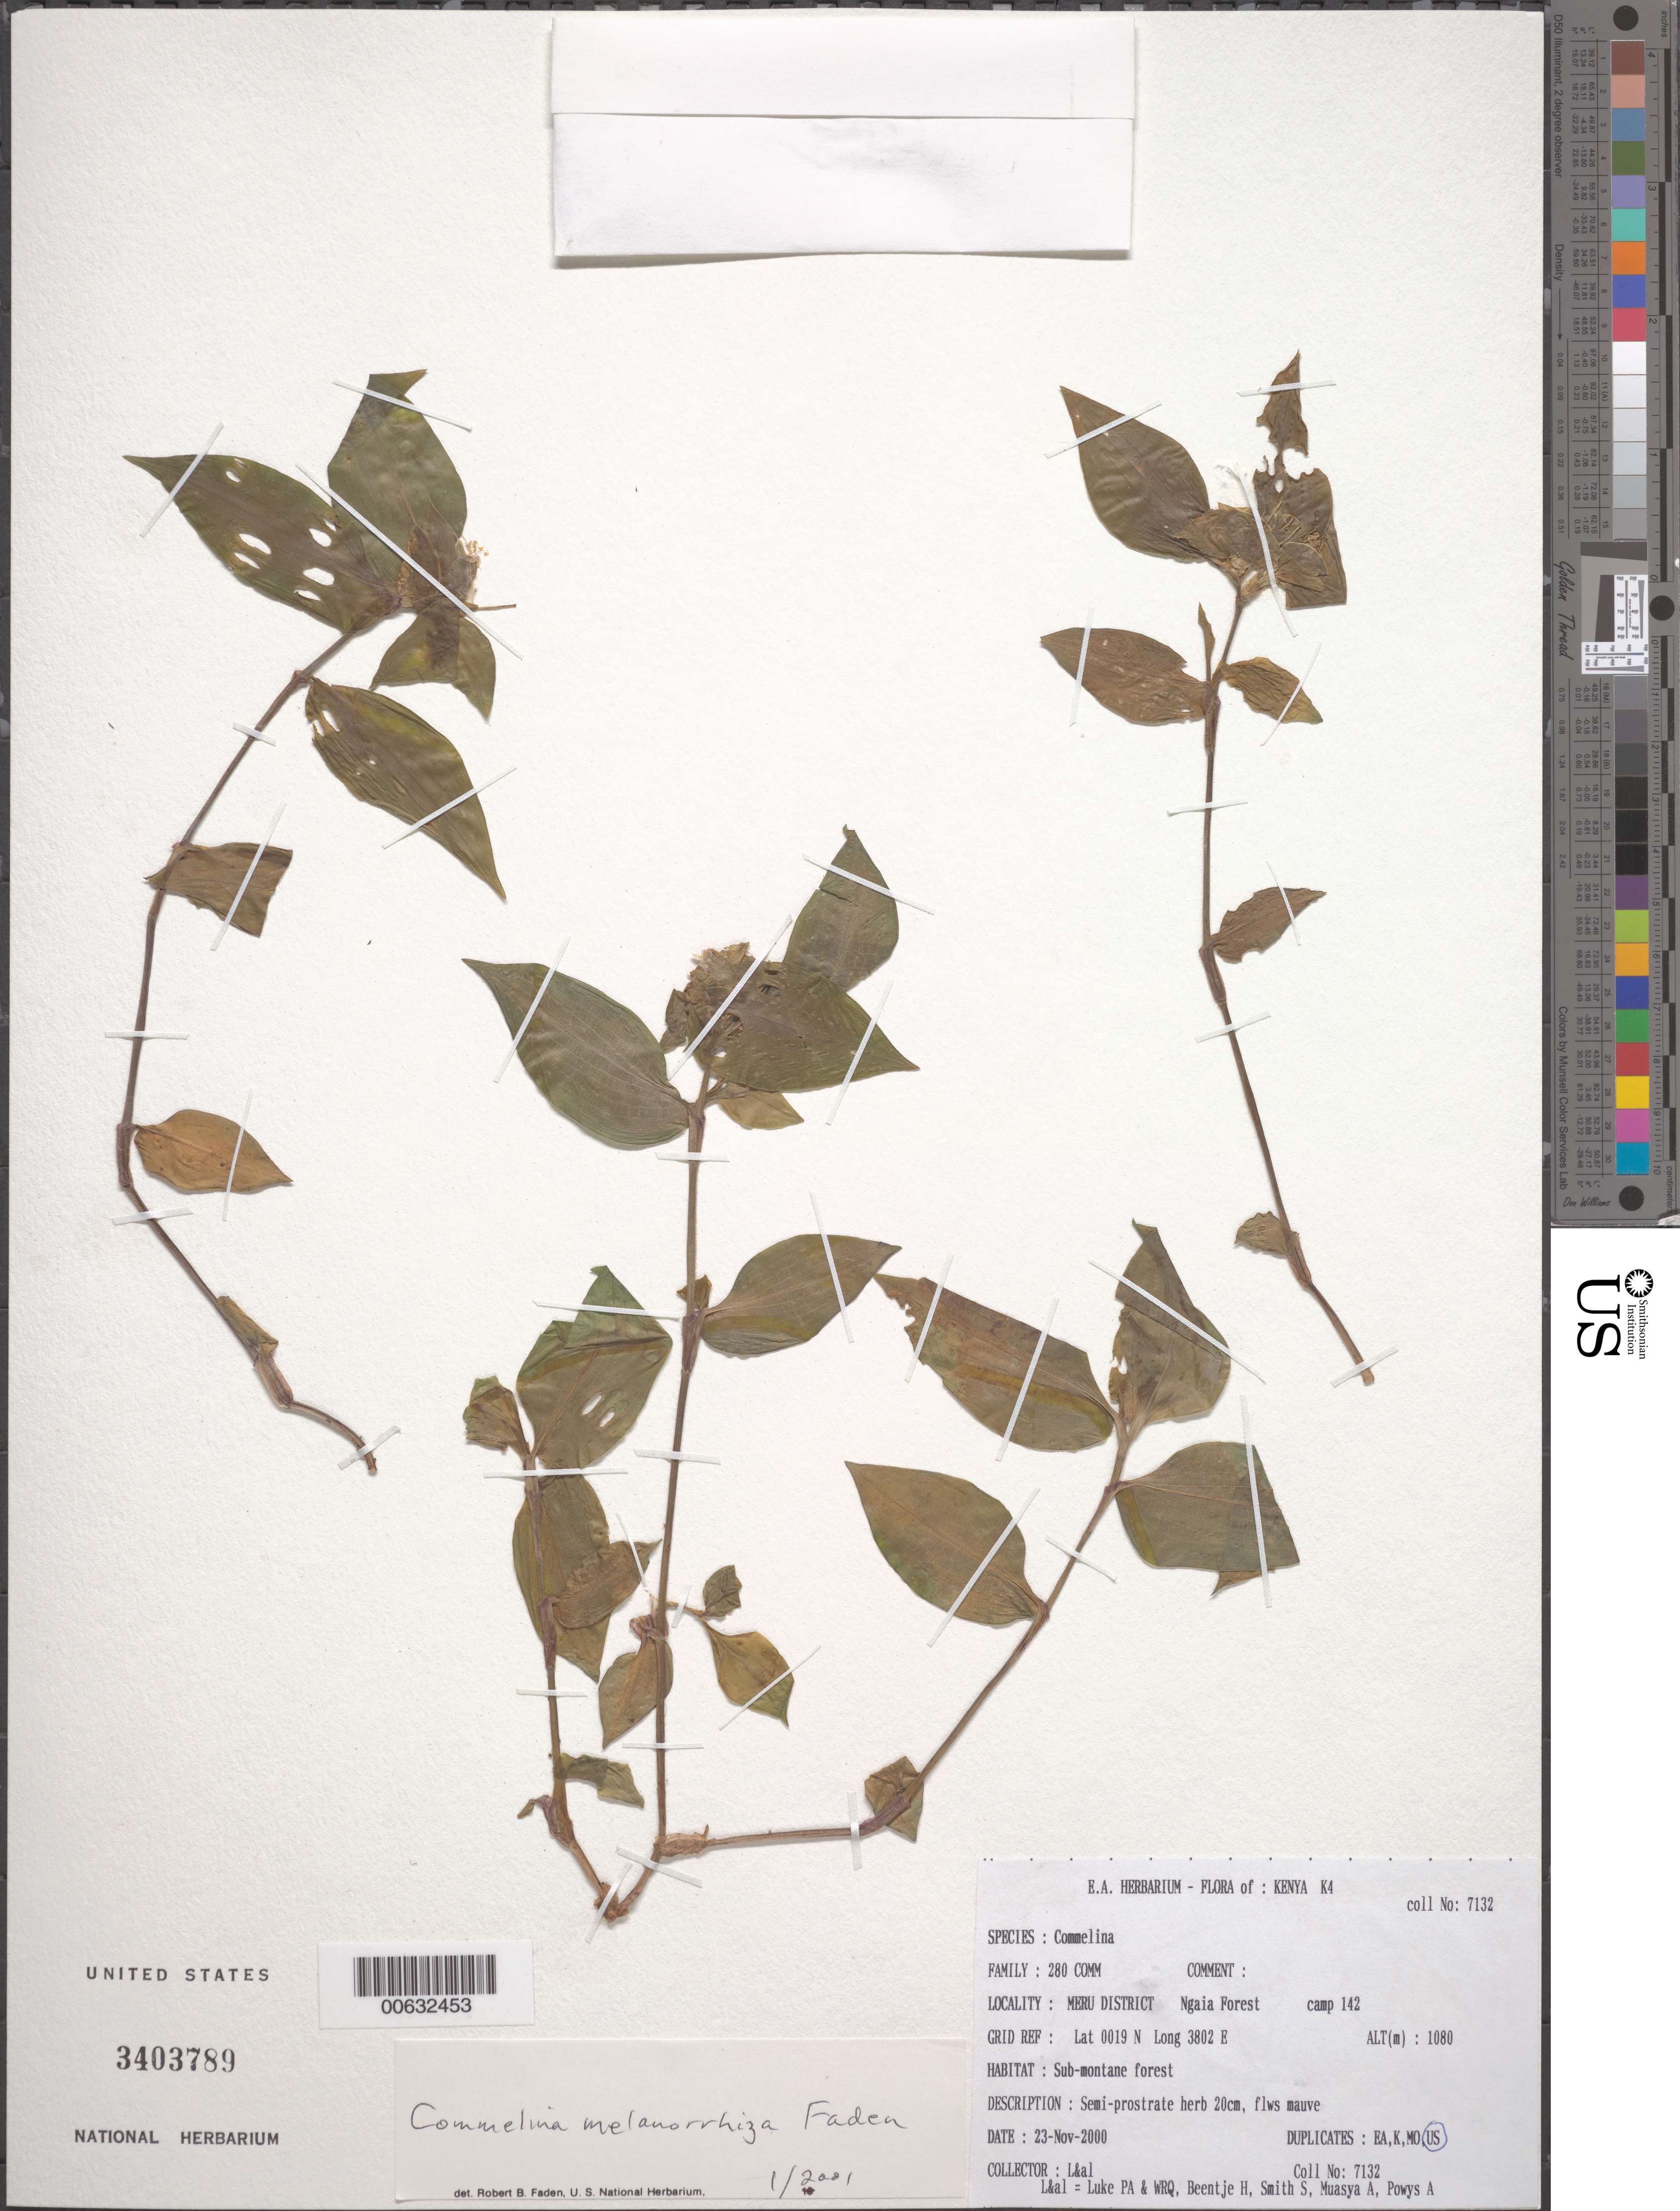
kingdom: Plantae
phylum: Tracheophyta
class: Liliopsida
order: Commelinales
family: Commelinaceae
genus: Commelina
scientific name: Commelina melanorrhiza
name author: Faden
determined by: Faden, Robert B., (US), Smithsonian Institution - National Museum of Natural History (UNITED STATES)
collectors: P. Luke, Q. Luke, H. J. Beentje, S. Smith, A. Muasya & A. Powys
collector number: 7132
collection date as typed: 23 Nov 2000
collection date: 2000-11-23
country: Kenya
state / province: Meru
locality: Ngaia forest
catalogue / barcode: US 3403789